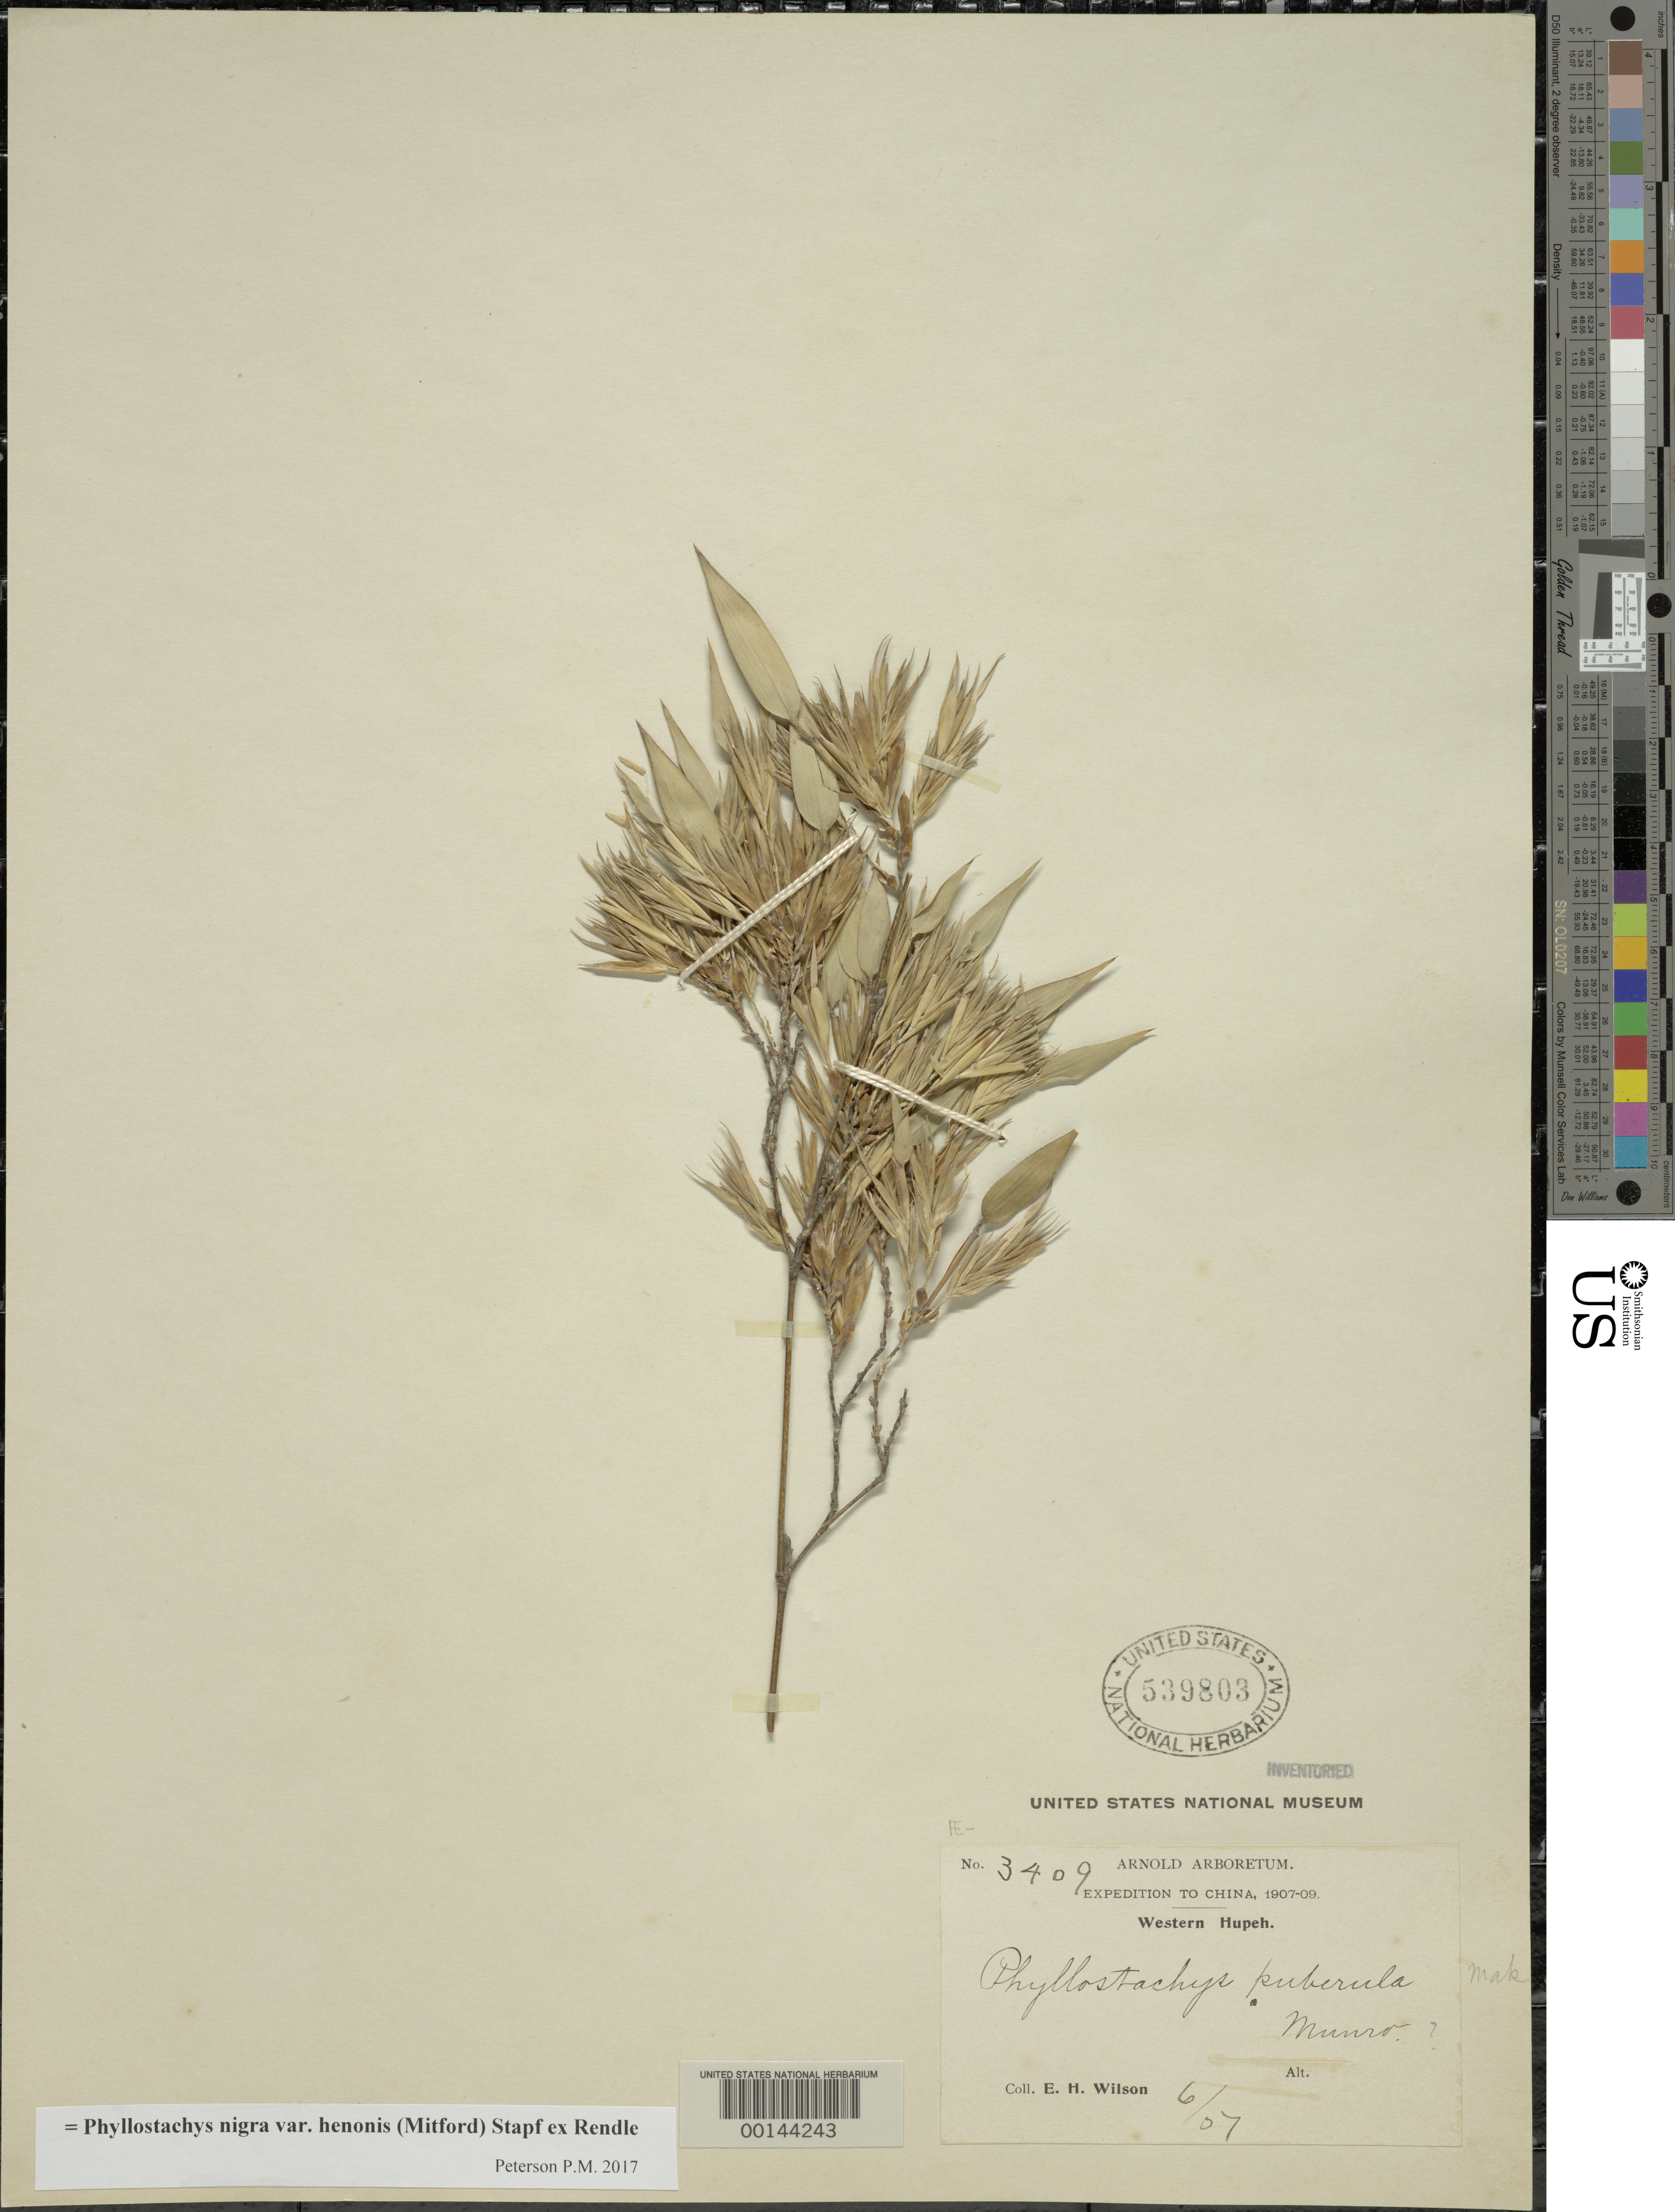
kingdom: Plantae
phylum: Tracheophyta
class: Liliopsida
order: Poales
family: Poaceae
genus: Phyllostachys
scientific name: Phyllostachys nigra var. henonis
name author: (Mitford) Stapf ex Rendle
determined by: Poaceae Reorganization Project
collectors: E. H. Wilson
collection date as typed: Jun 1907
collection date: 1907-06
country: China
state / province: Hubei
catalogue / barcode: US 539803